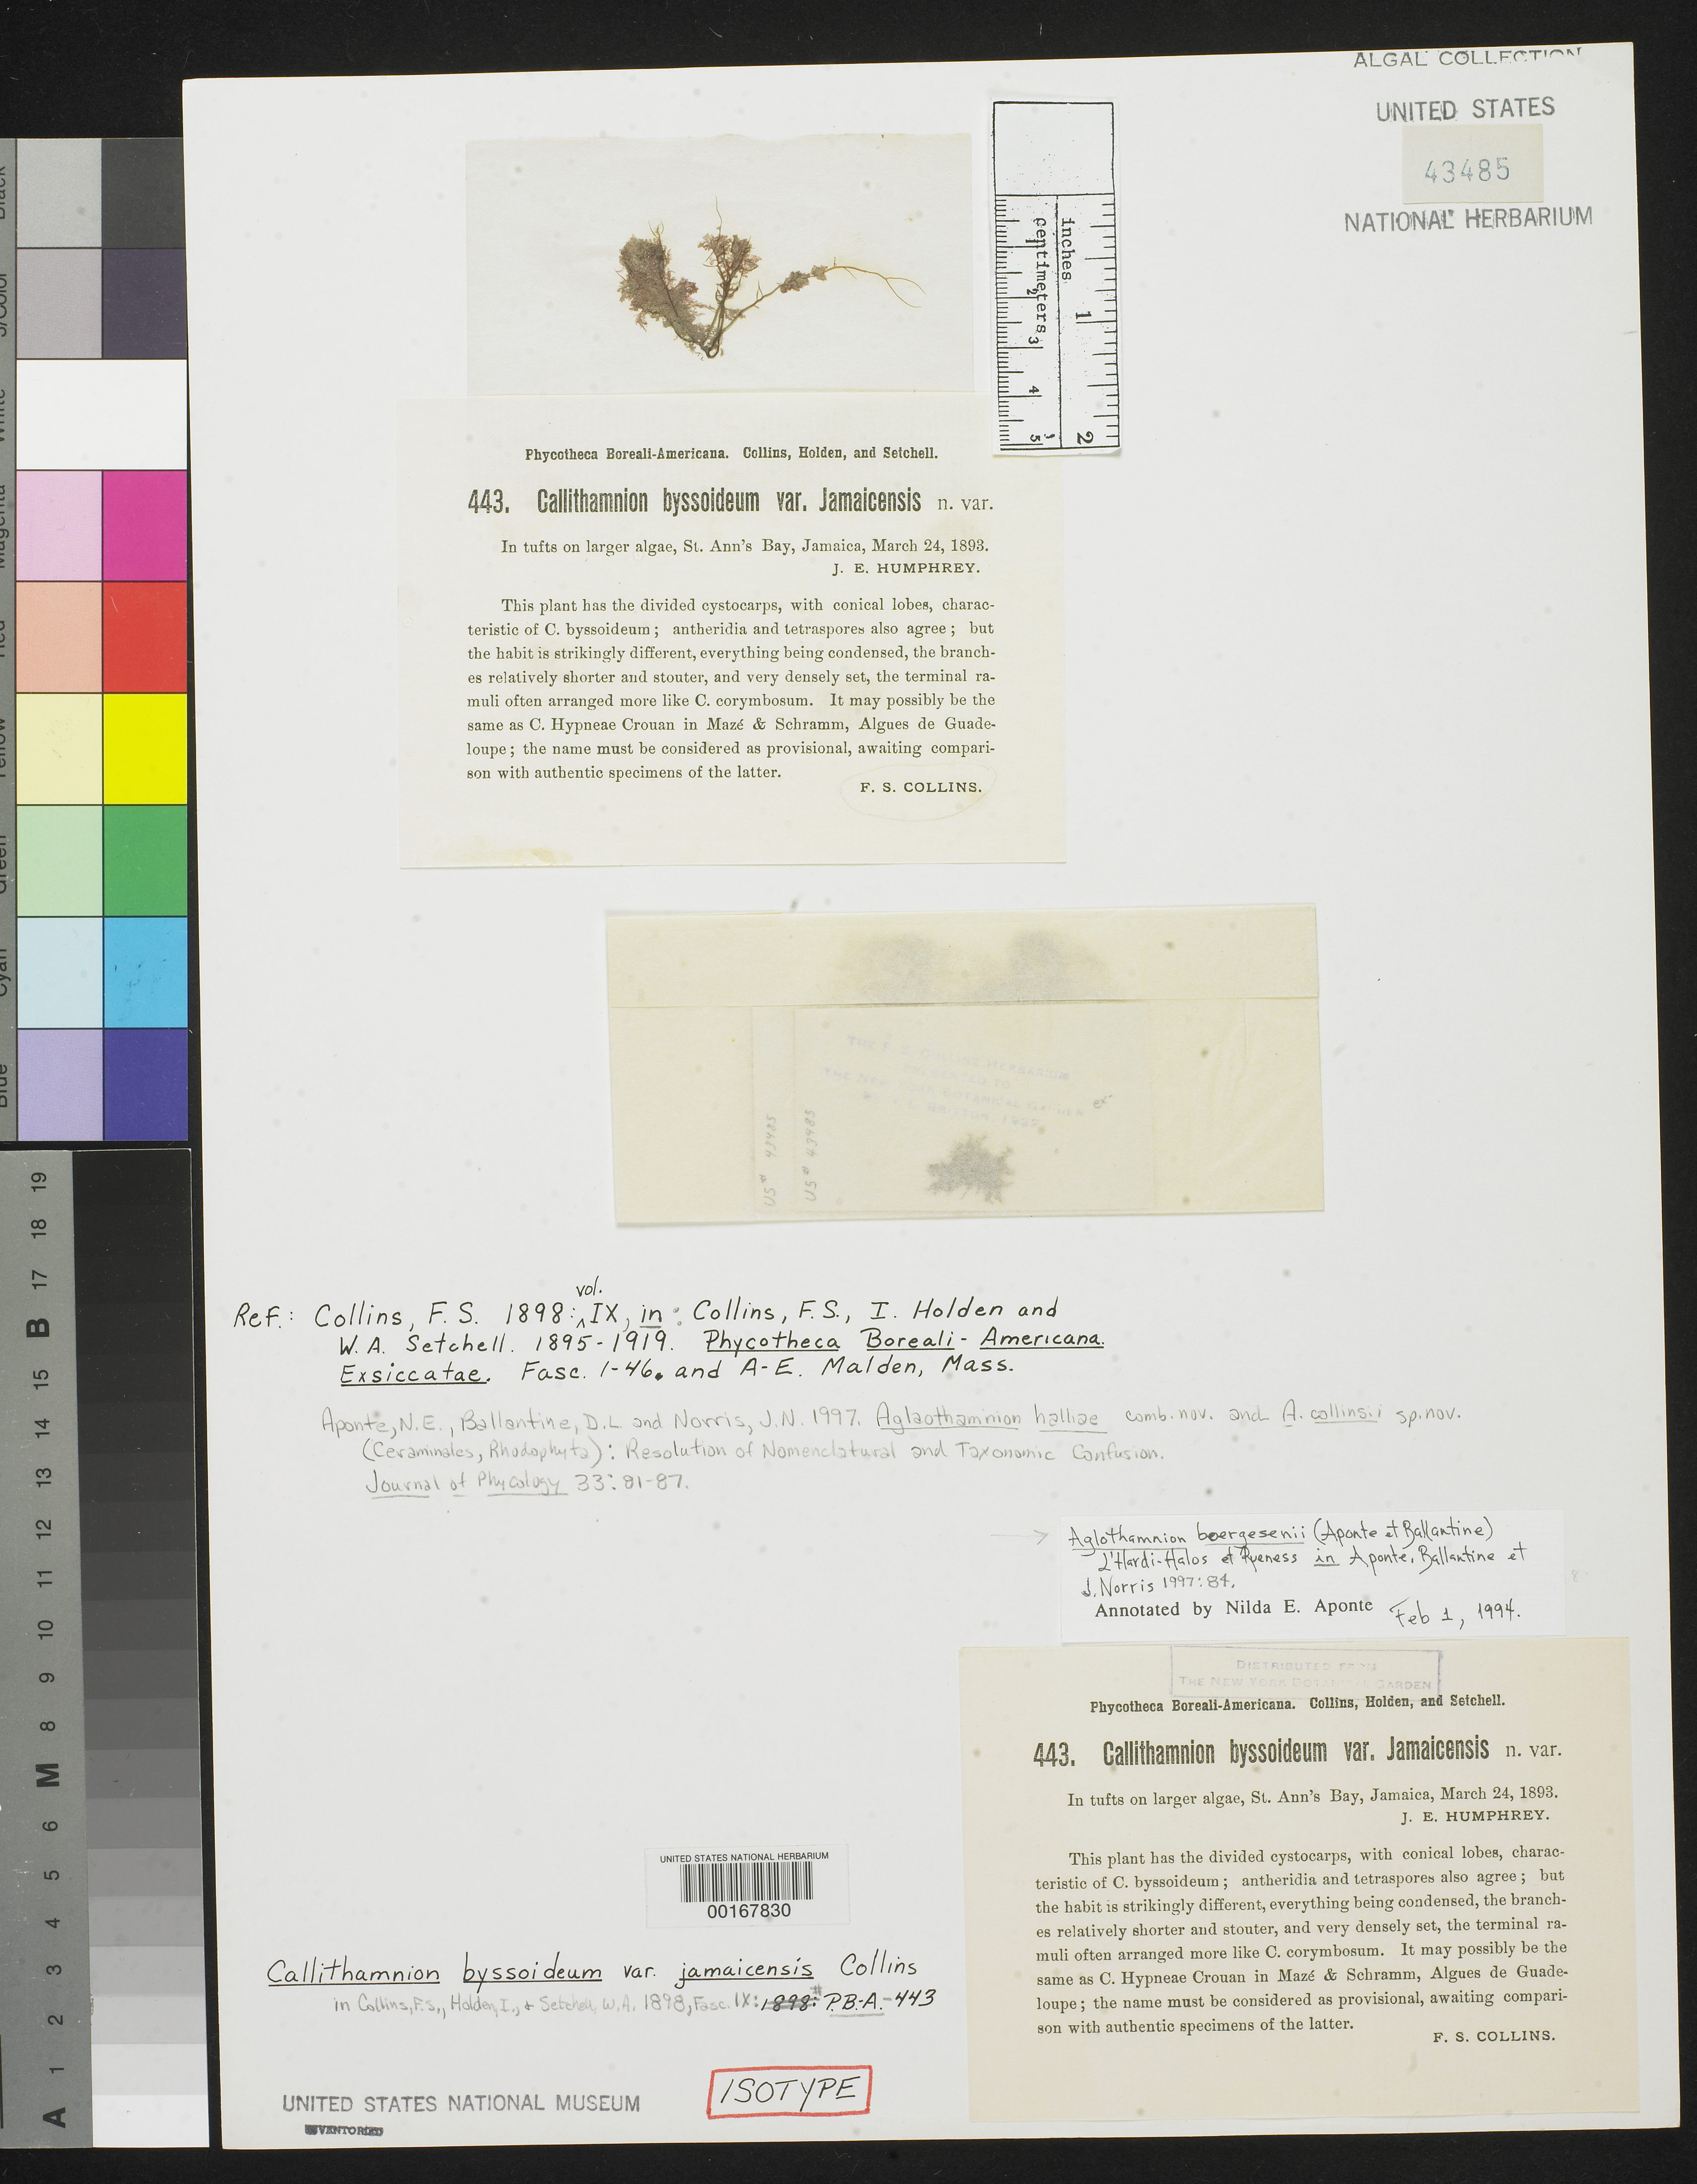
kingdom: Plantae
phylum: Rhodophyta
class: Florideophyceae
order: Ceramiales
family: Callithamniaceae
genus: Callithamnion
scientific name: Callithamnion byssoideum var. jamaicensis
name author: Collins in Collins et al.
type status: Isotype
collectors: J. Humphrey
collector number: PB-A 443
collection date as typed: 24 Mar 1893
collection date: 1893-03-24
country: Jamaica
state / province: Saint Ann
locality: St. Ann's Bay.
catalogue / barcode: US 43485